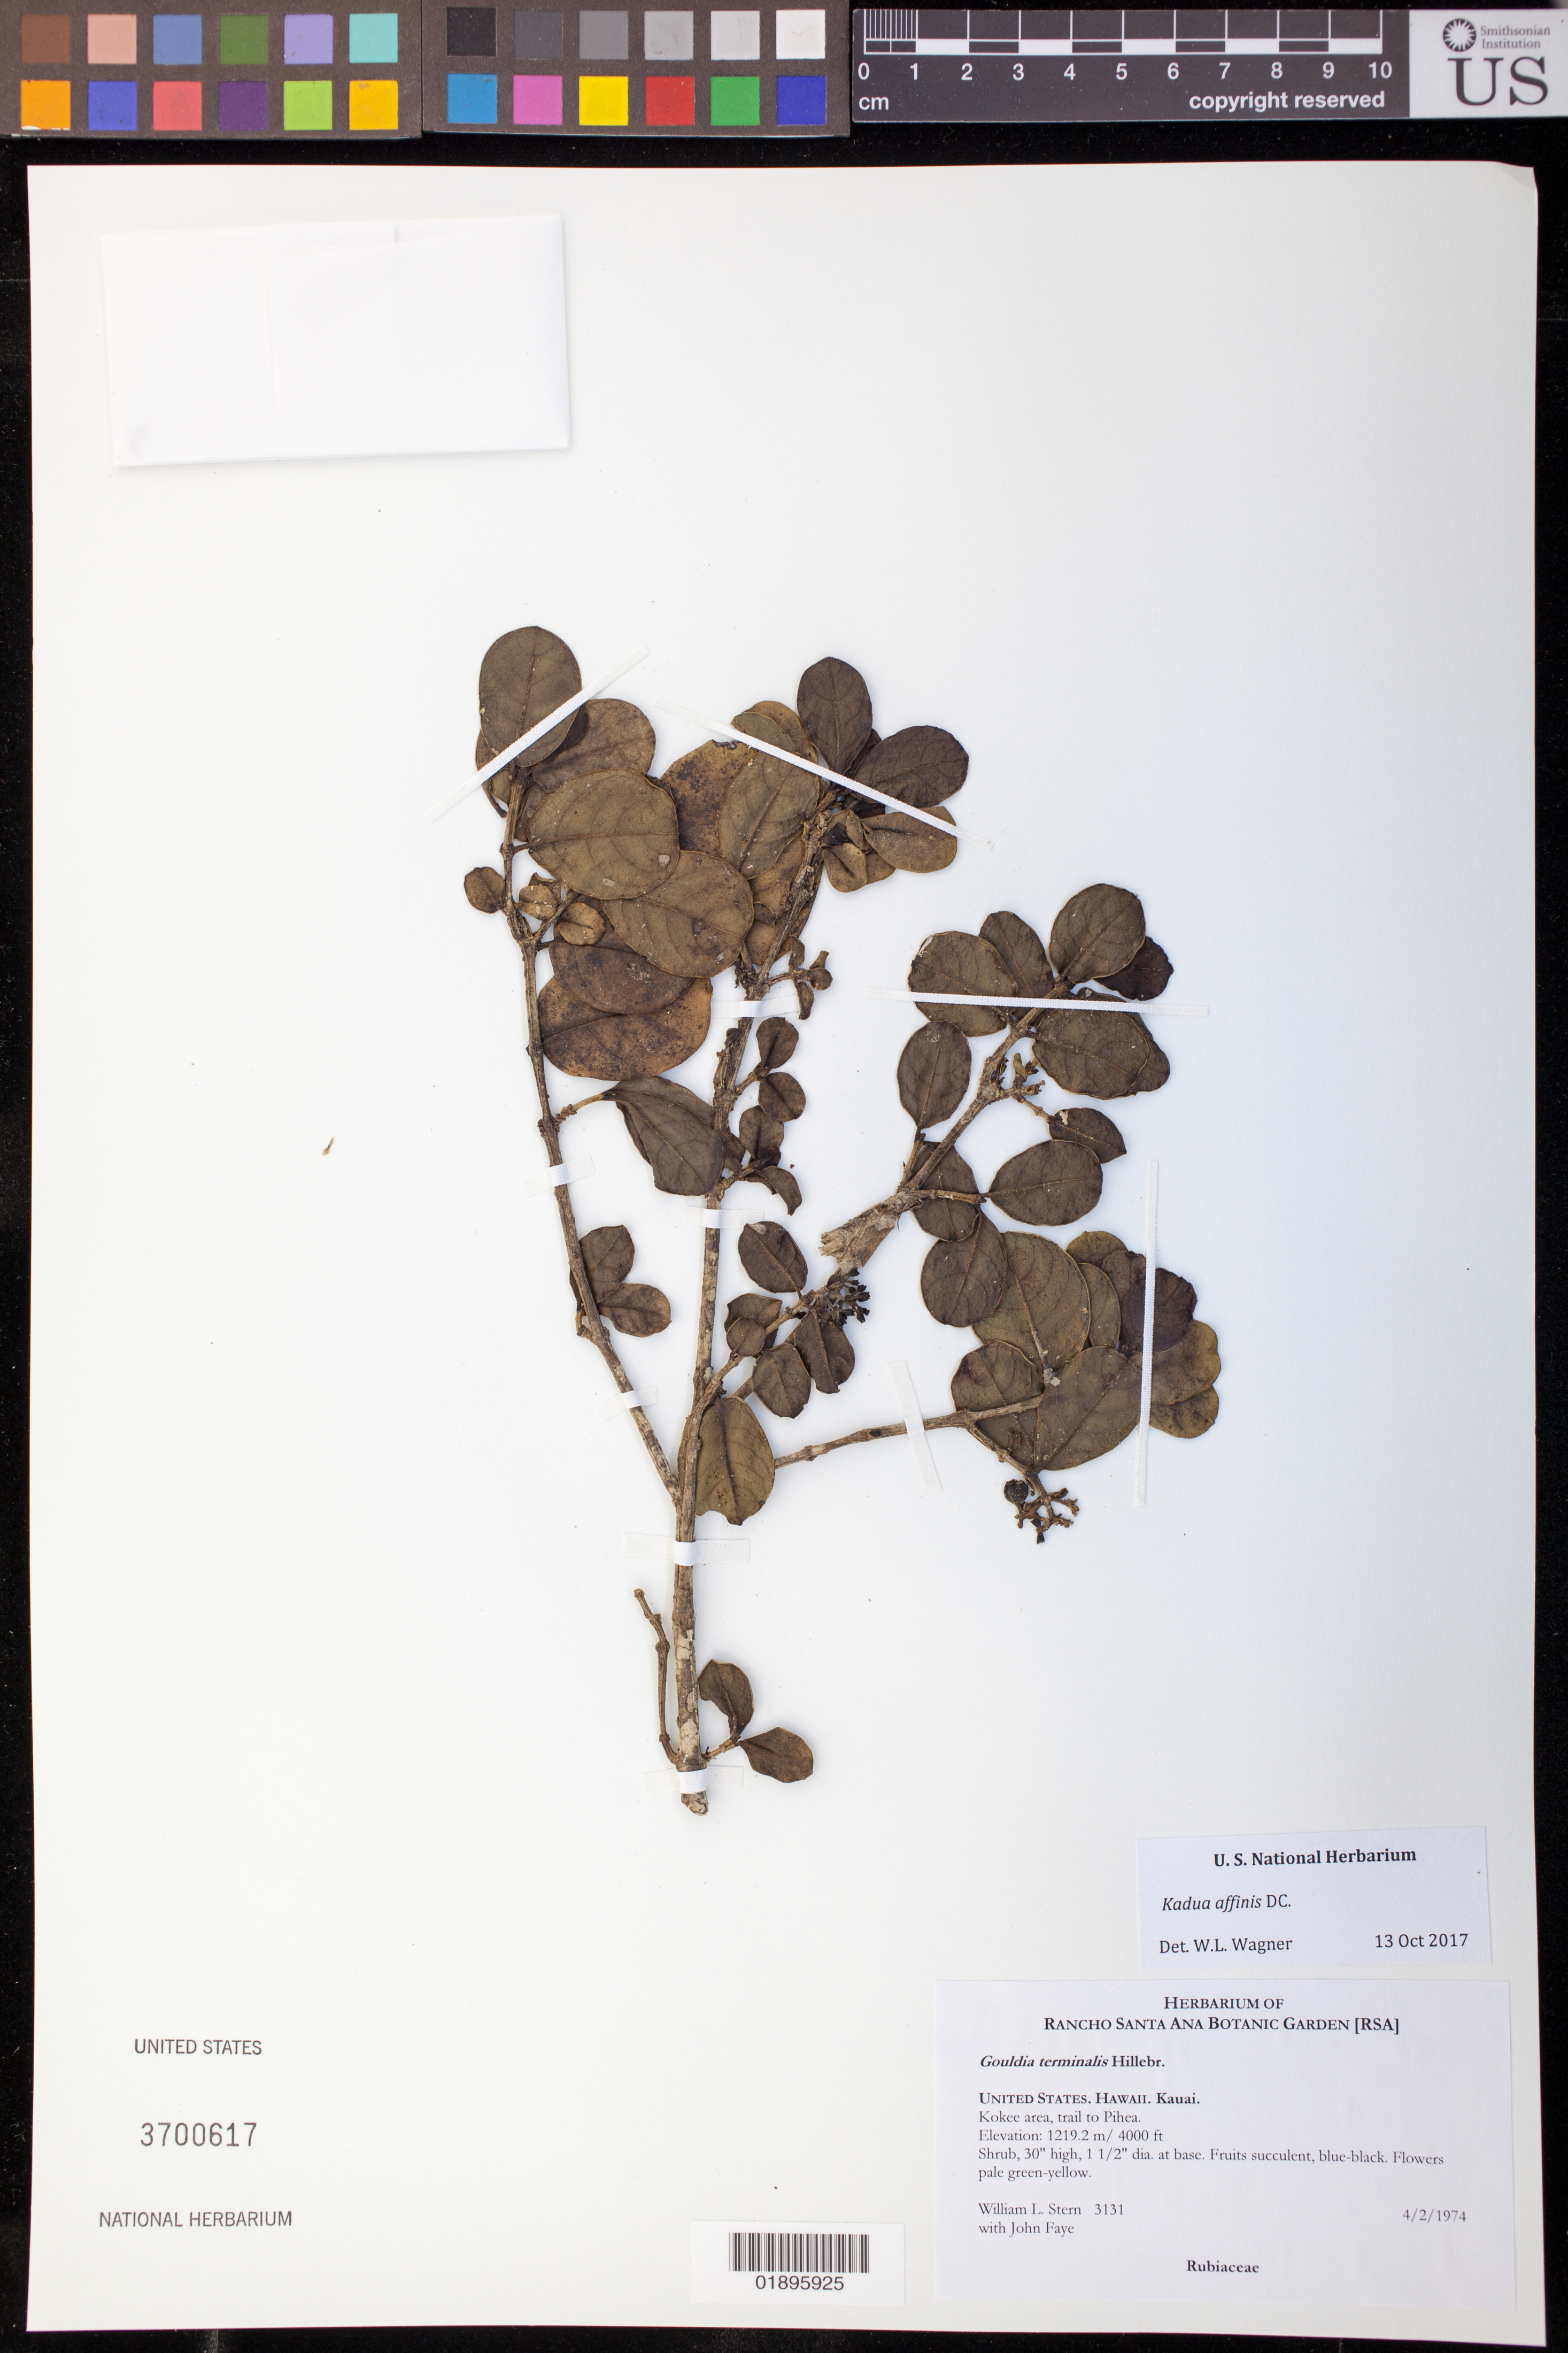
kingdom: Plantae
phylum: Tracheophyta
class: Magnoliopsida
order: Gentianales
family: Rubiaceae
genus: Kadua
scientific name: Kadua affinis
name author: DC.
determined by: Wagner, W. L., (BOT), Smithsonian Institution - National Museum of Natural History (UNITED STATES)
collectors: W. L. Stern & J. Faye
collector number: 3131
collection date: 1974-04-02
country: United States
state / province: Hawaii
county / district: Kauai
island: Kaua'i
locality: Kokee area, trail to Pihea.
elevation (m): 1219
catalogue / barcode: US 3700617